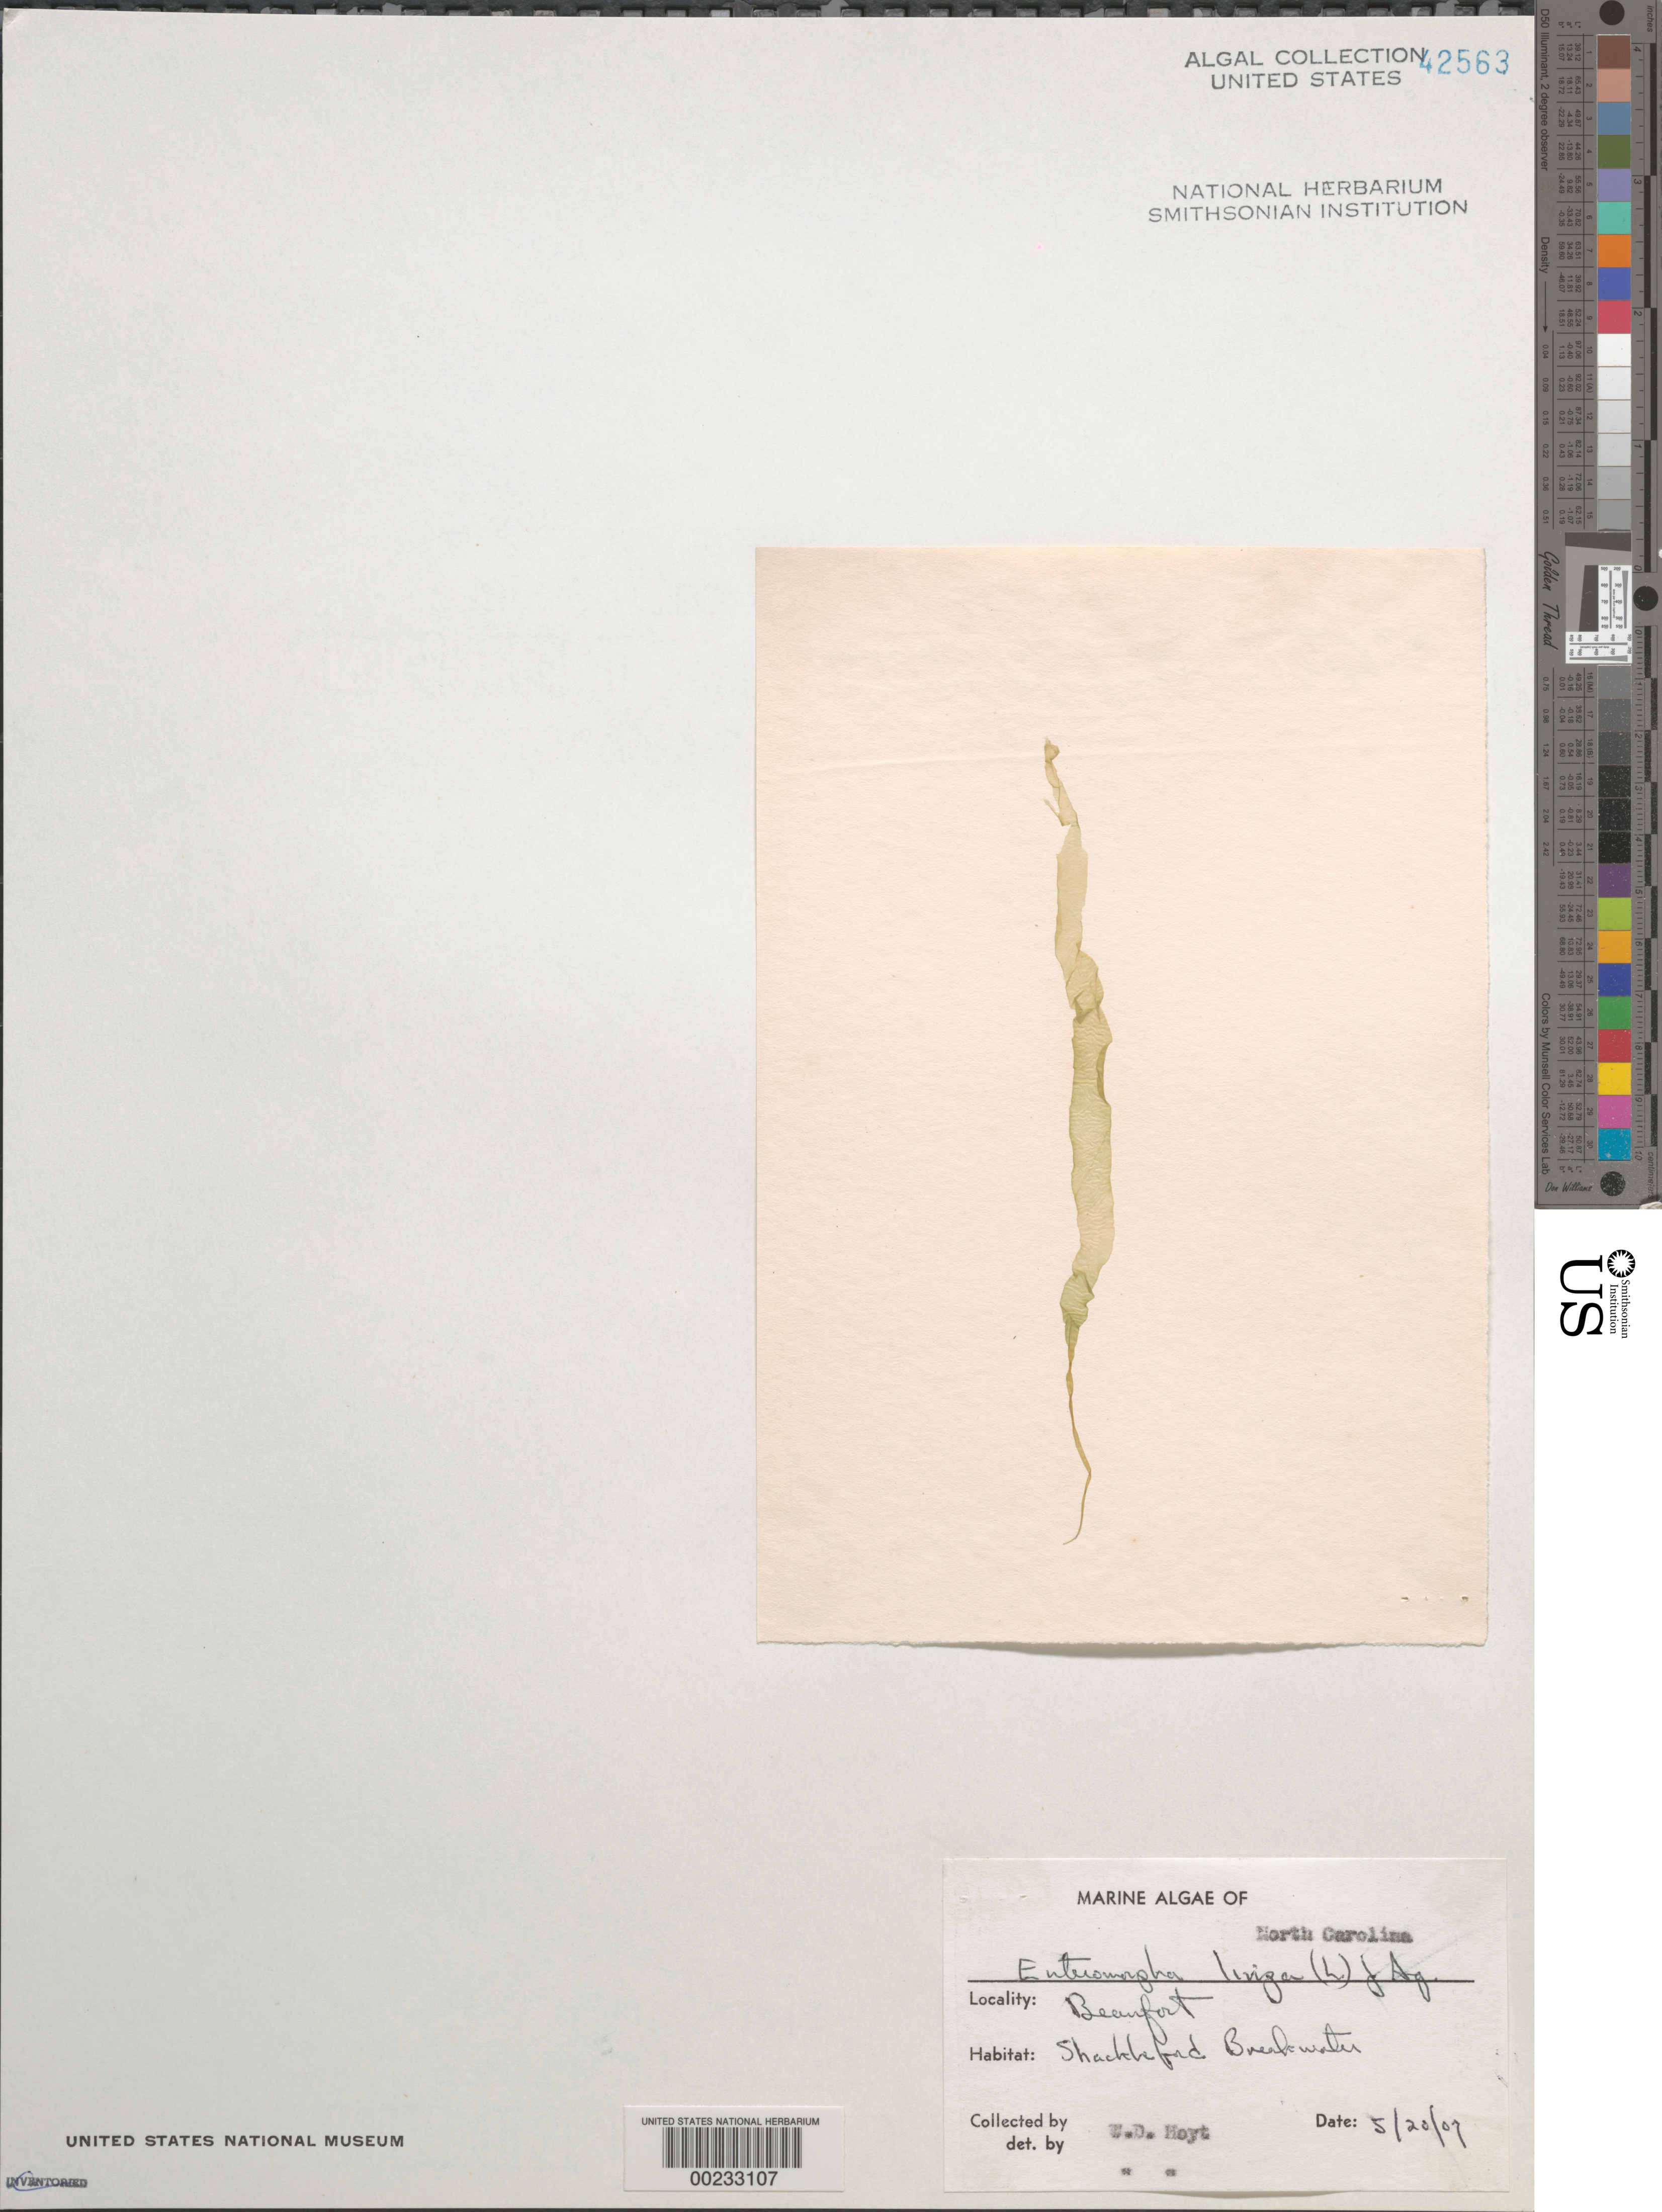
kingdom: Plantae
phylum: Chlorophyta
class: Ulvophyceae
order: Ulvales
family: Ulvaceae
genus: Ulva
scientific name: Ulva clathrata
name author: (Roth) C. Agardh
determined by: Algae name updating Project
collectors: W. D. Hoyt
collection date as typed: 20 May 1907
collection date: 1907-05-20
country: United States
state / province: North Carolina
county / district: Carteret County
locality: Beaufort, Shackleford breakwater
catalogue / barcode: US 42563